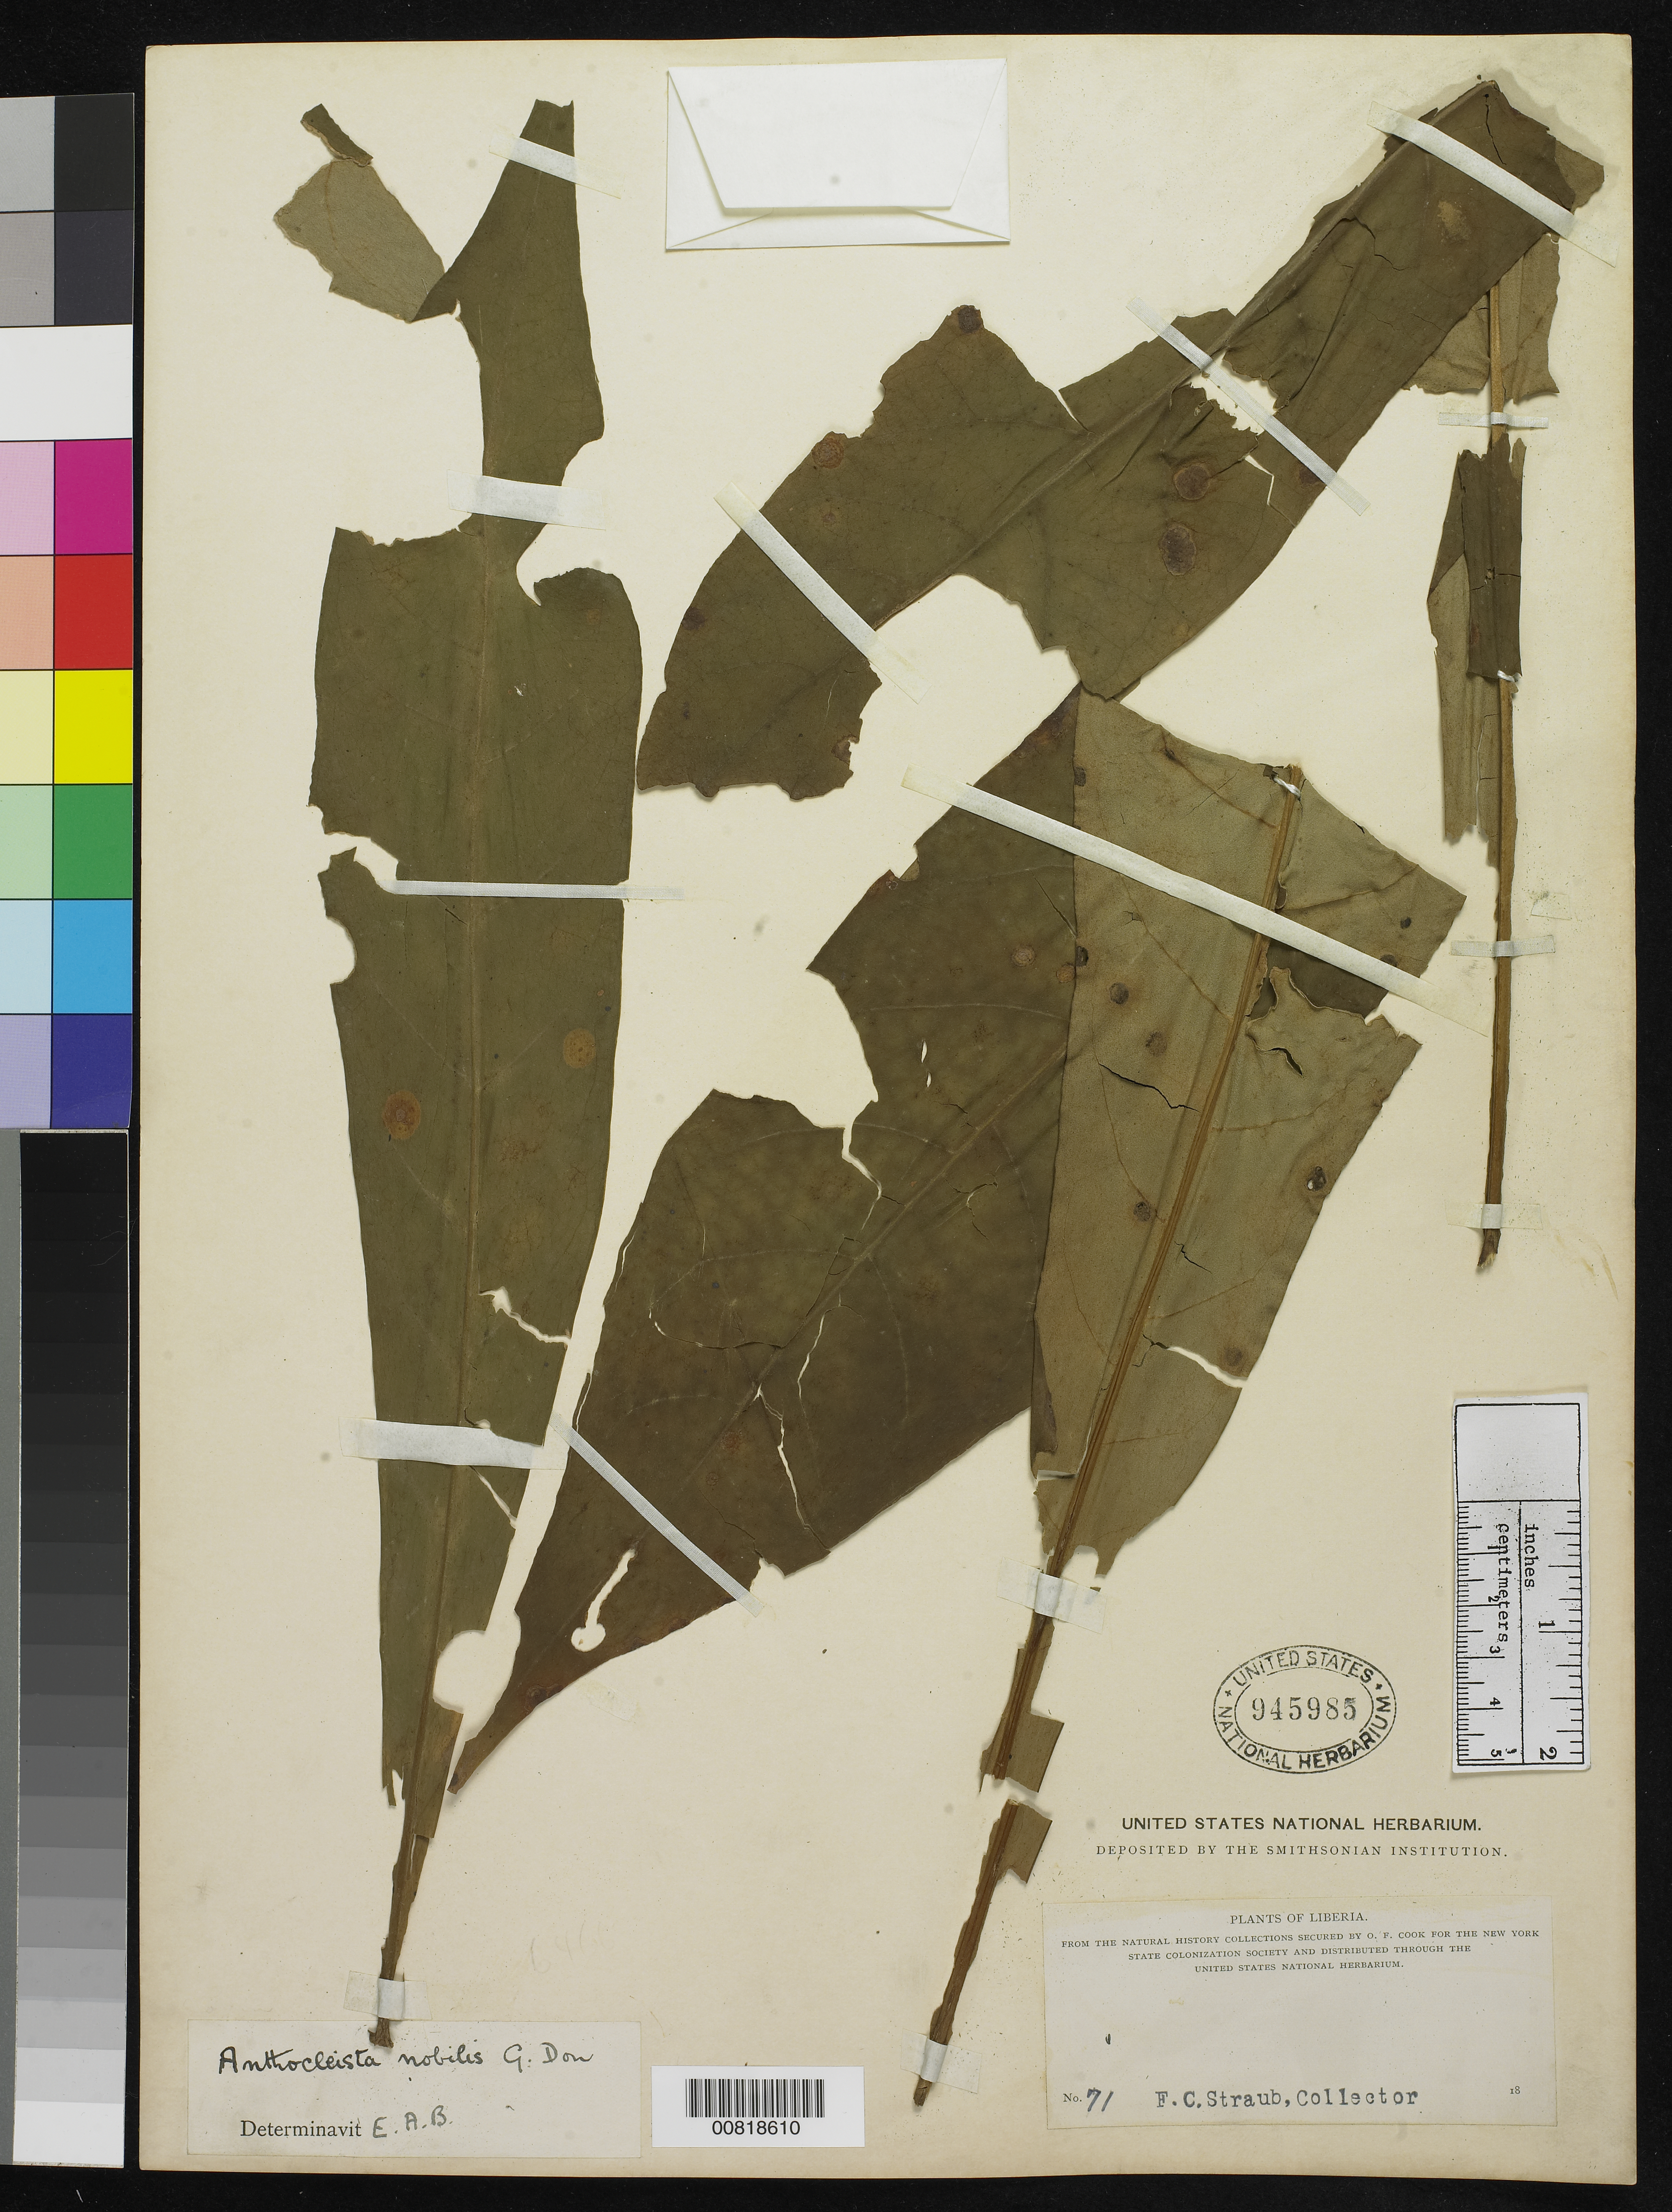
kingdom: Plantae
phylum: Tracheophyta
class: Magnoliopsida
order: Gentianales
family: Gentianaceae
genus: Anthocleista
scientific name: Anthocleista nobilis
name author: G. Don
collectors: F. Straub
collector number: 71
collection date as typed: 18--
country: Liberia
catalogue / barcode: US 945985